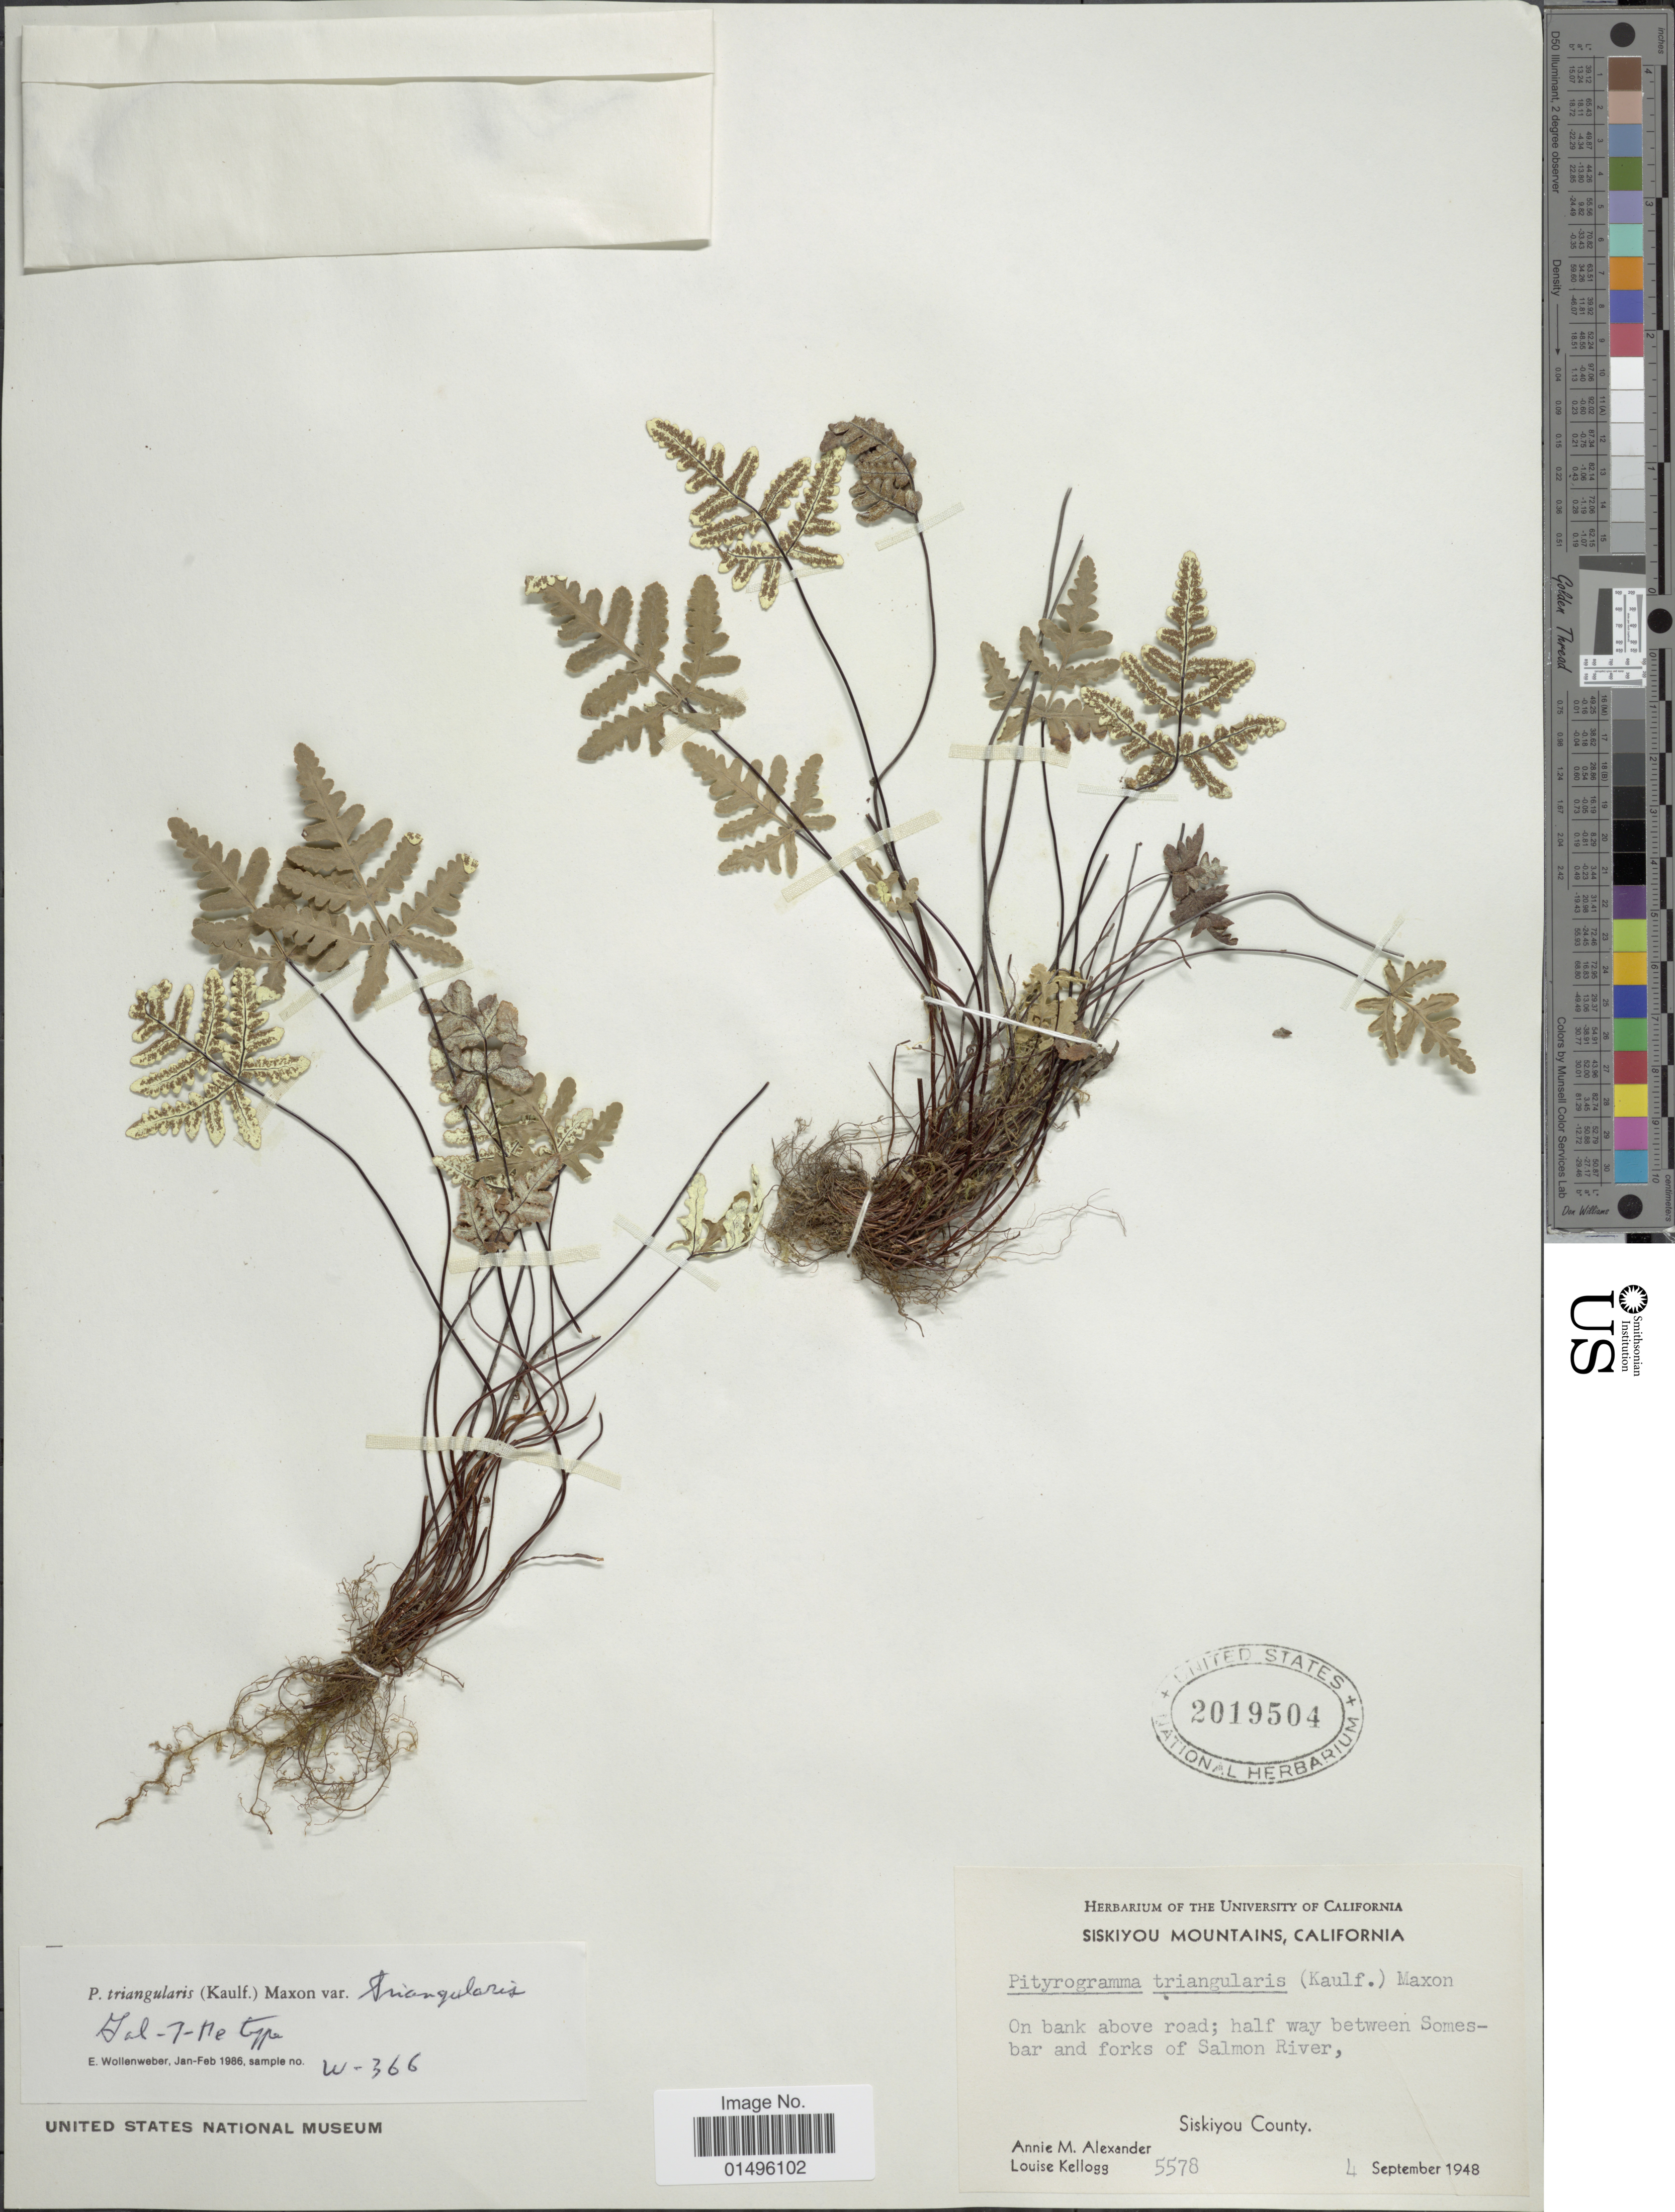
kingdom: Plantae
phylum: Tracheophyta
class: Polypodiopsida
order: Polypodiales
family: Pteridaceae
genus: Pentagramma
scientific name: Pentagramma triangularis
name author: (Kaulf.) Yatsk. et al.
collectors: A. M. Alexander & L. Kellogg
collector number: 5578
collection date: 1948-09-04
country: United States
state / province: California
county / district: Siskiyou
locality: California, Siskiyou Mountains, halfway between Somesbar and forks of Salmon River. Siskiyou County.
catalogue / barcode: US 2019504